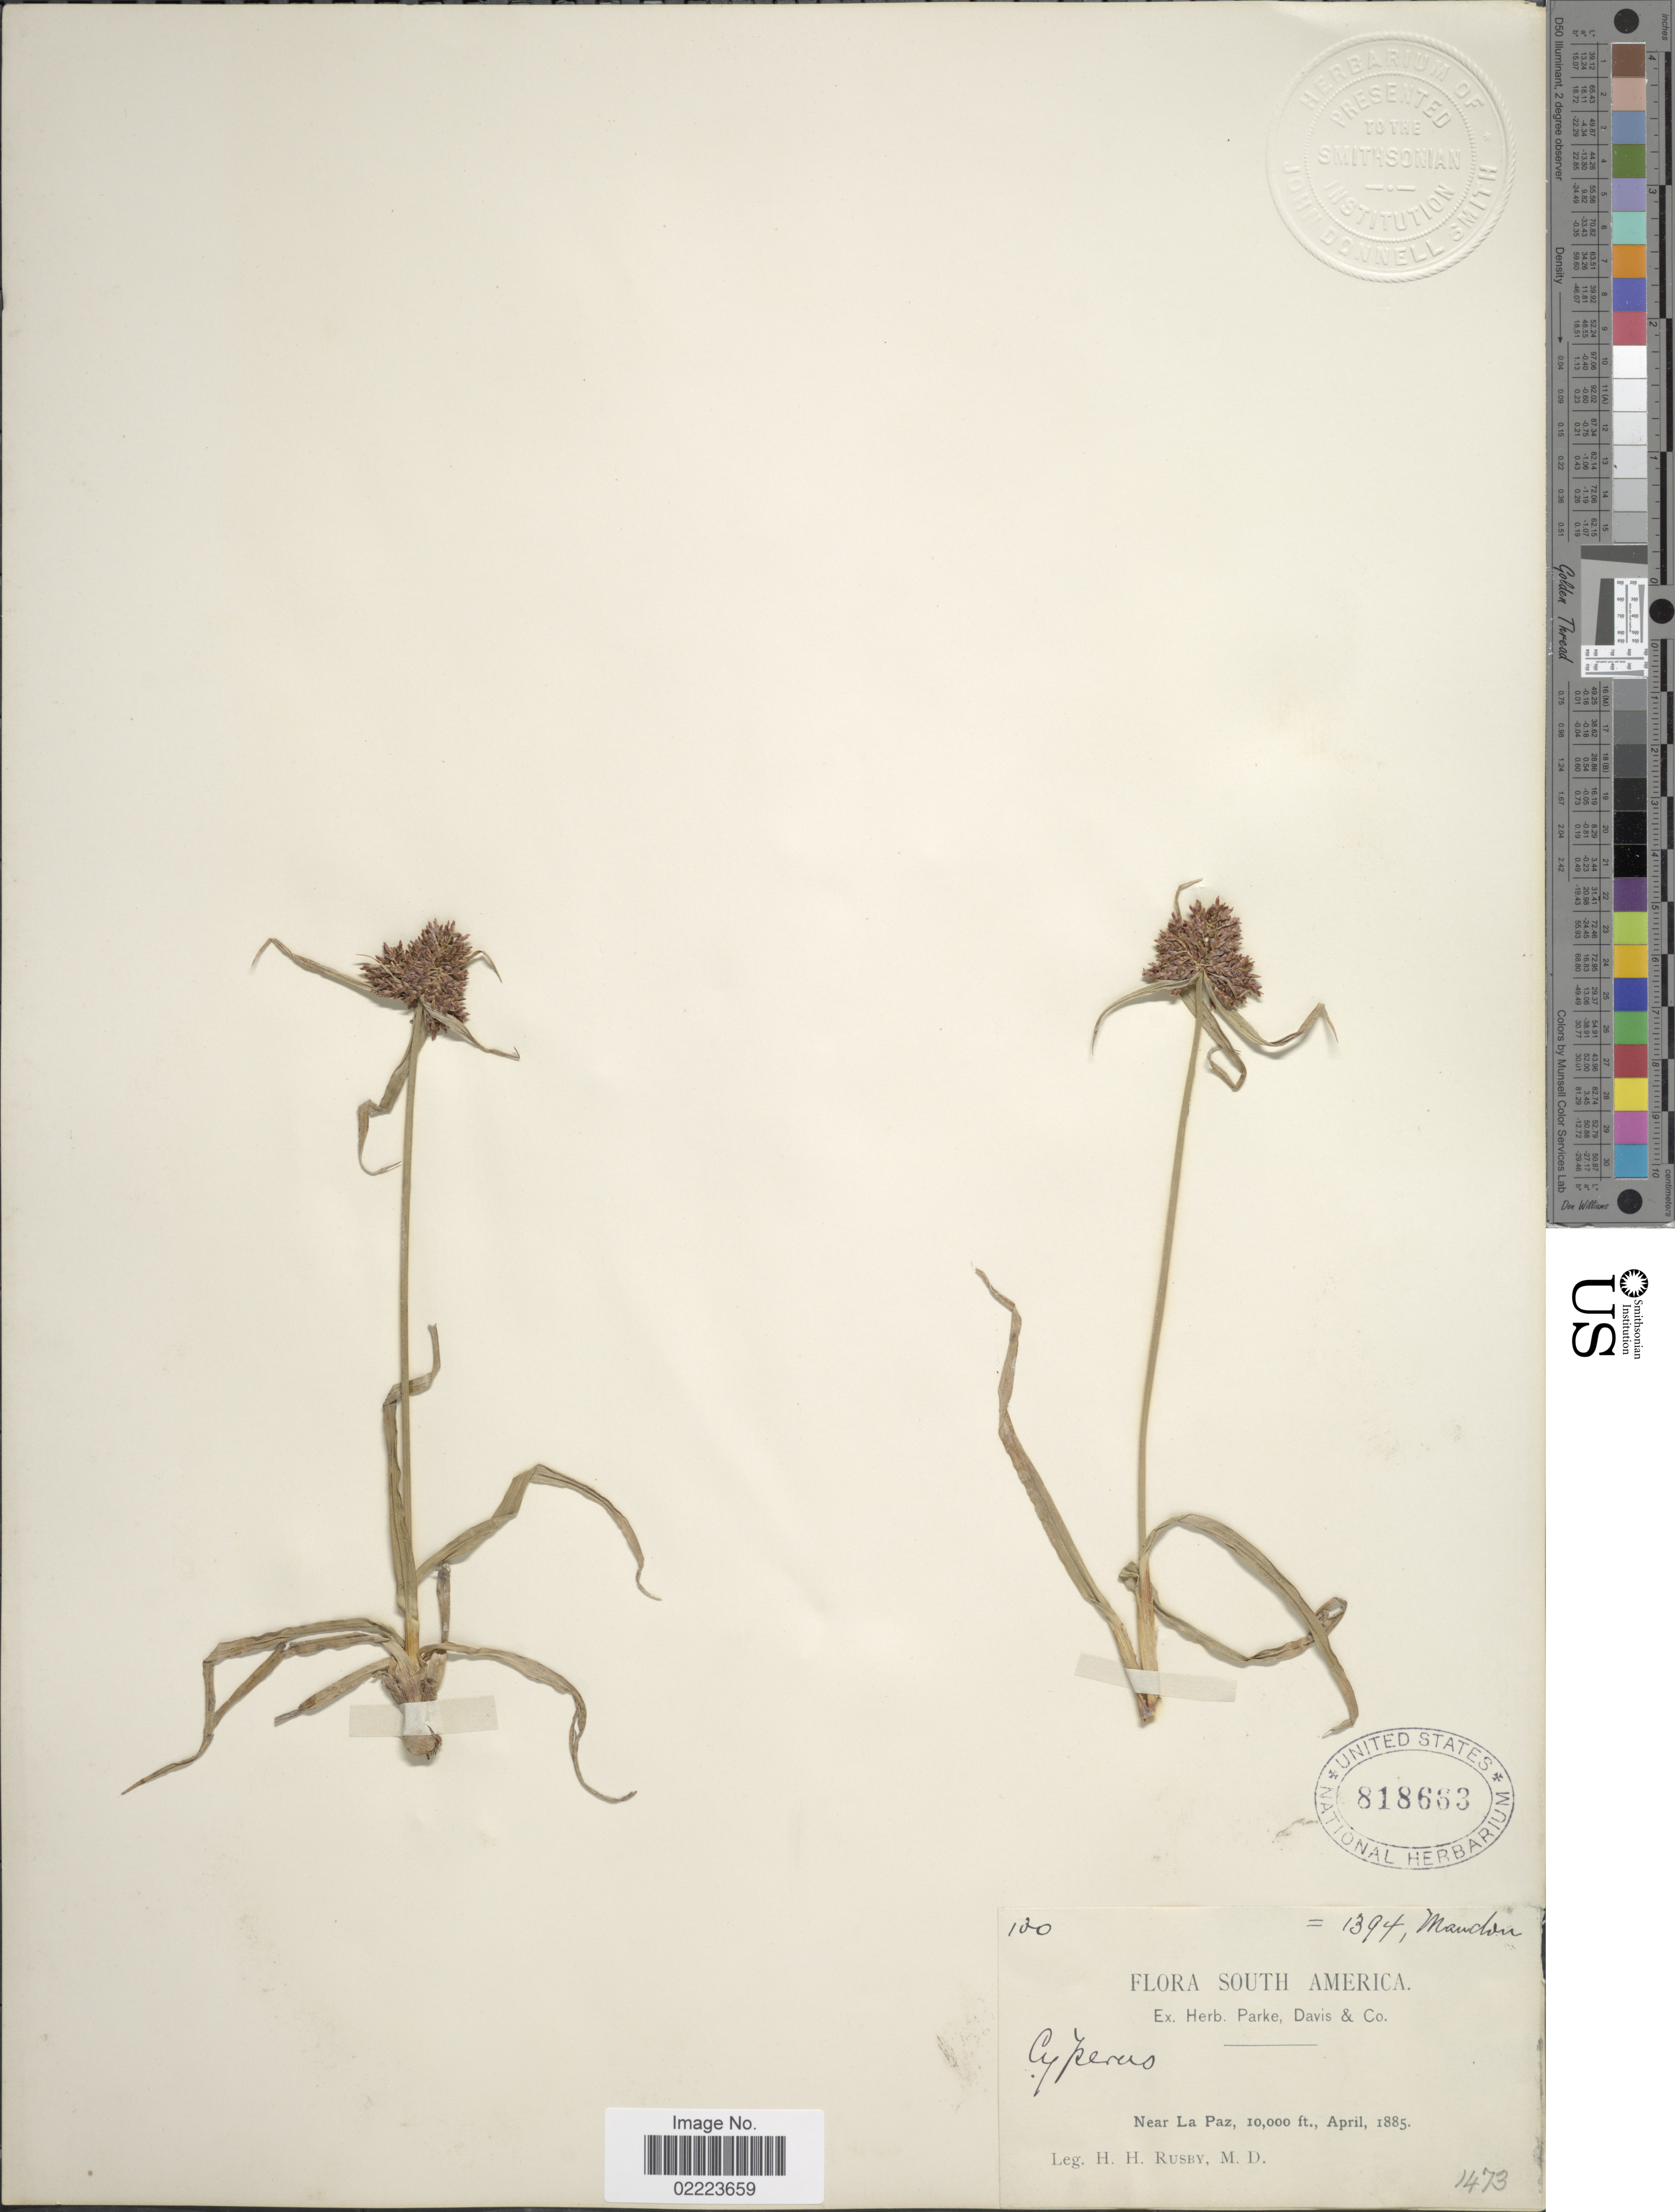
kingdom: Plantae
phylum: Tracheophyta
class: Liliopsida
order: Poales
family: Cyperaceae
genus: Cyperus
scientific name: Cyperus manimae var. manimae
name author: Kunth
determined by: Strong, Mark T., (BOT), Smithsonian Institution - National Museum of Natural History (UNITED STATES)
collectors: H. H. Rusby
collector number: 100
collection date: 1885-04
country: Bolivia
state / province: La Paz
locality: Near La Paz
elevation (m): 3048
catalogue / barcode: US 818663